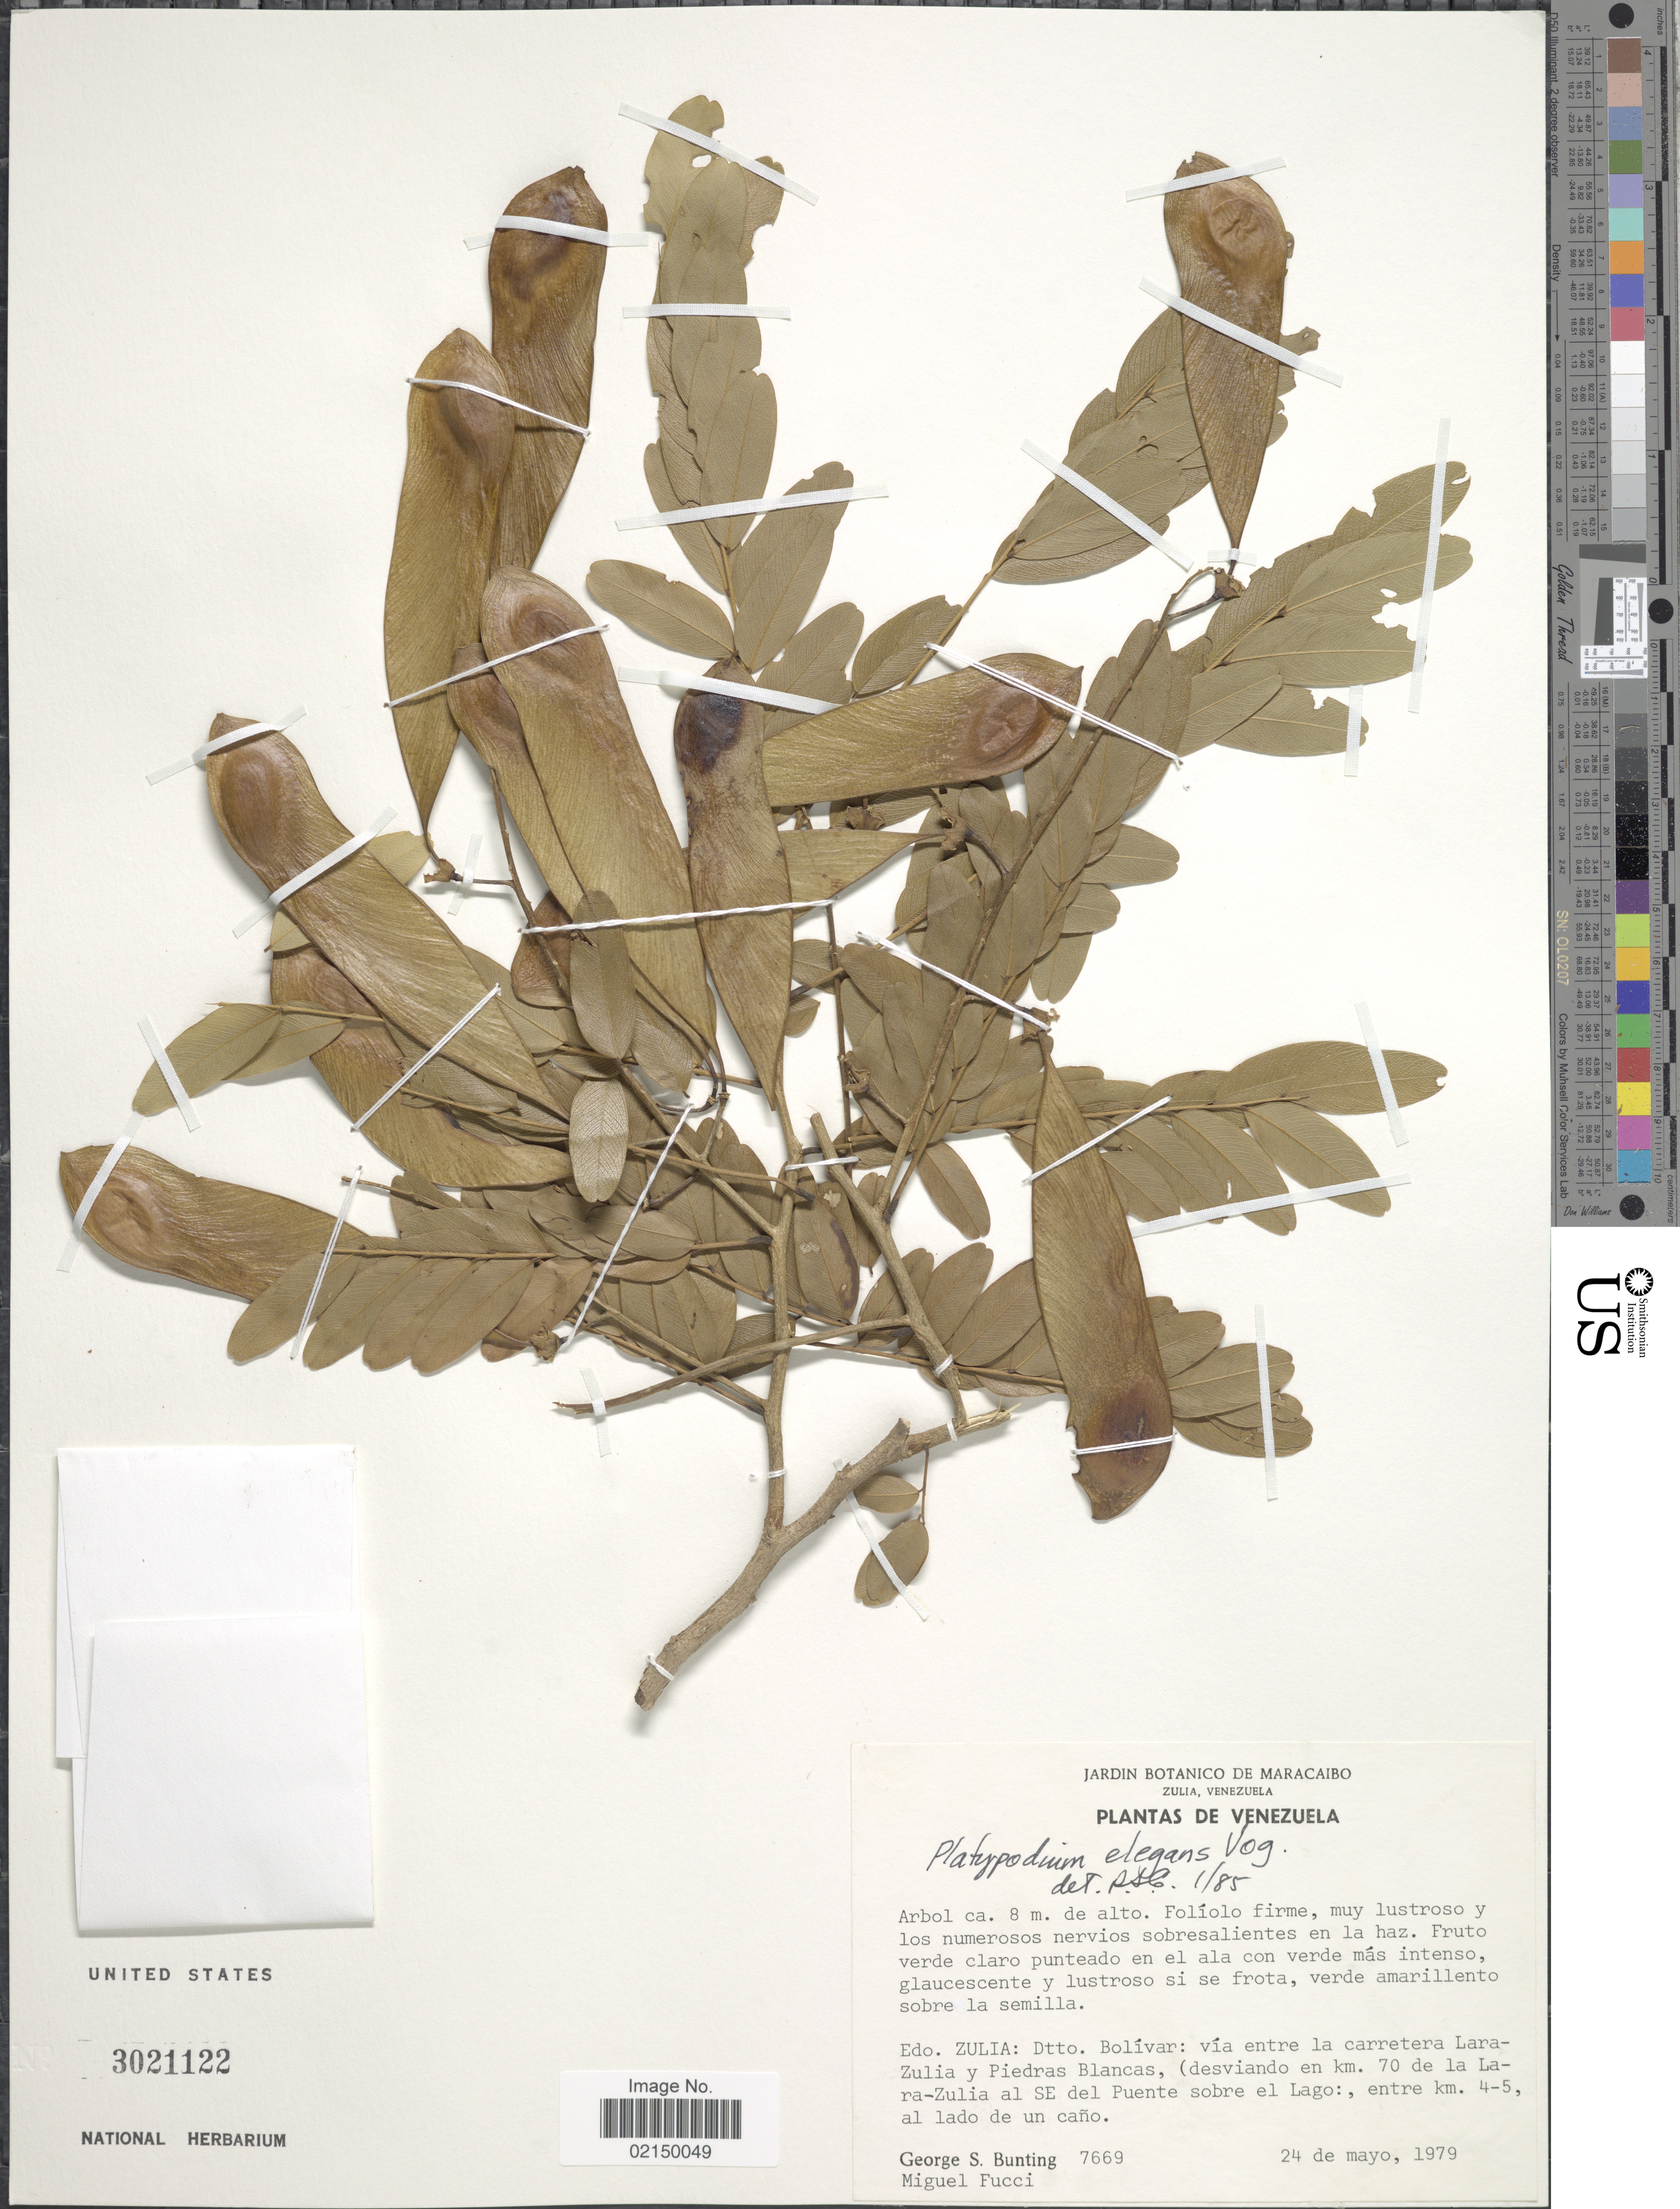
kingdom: Plantae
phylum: Tracheophyta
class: Magnoliopsida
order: Fabales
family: Fabaceae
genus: Platypodium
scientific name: Platypodium elegans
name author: Vogel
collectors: G. S. Bunting & M. Fucci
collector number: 7669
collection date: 1979-05-24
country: Venezuela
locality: Edo. Zulia: Dtto. Bolivar: via entre la carretera Lara-Zulia y Piedras Blancas, (desviando en km. 70 de la Lara-Zulia al SE del Puente sobre el Lago:, entre km. 4-5 al lado de un cano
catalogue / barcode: US 3021122